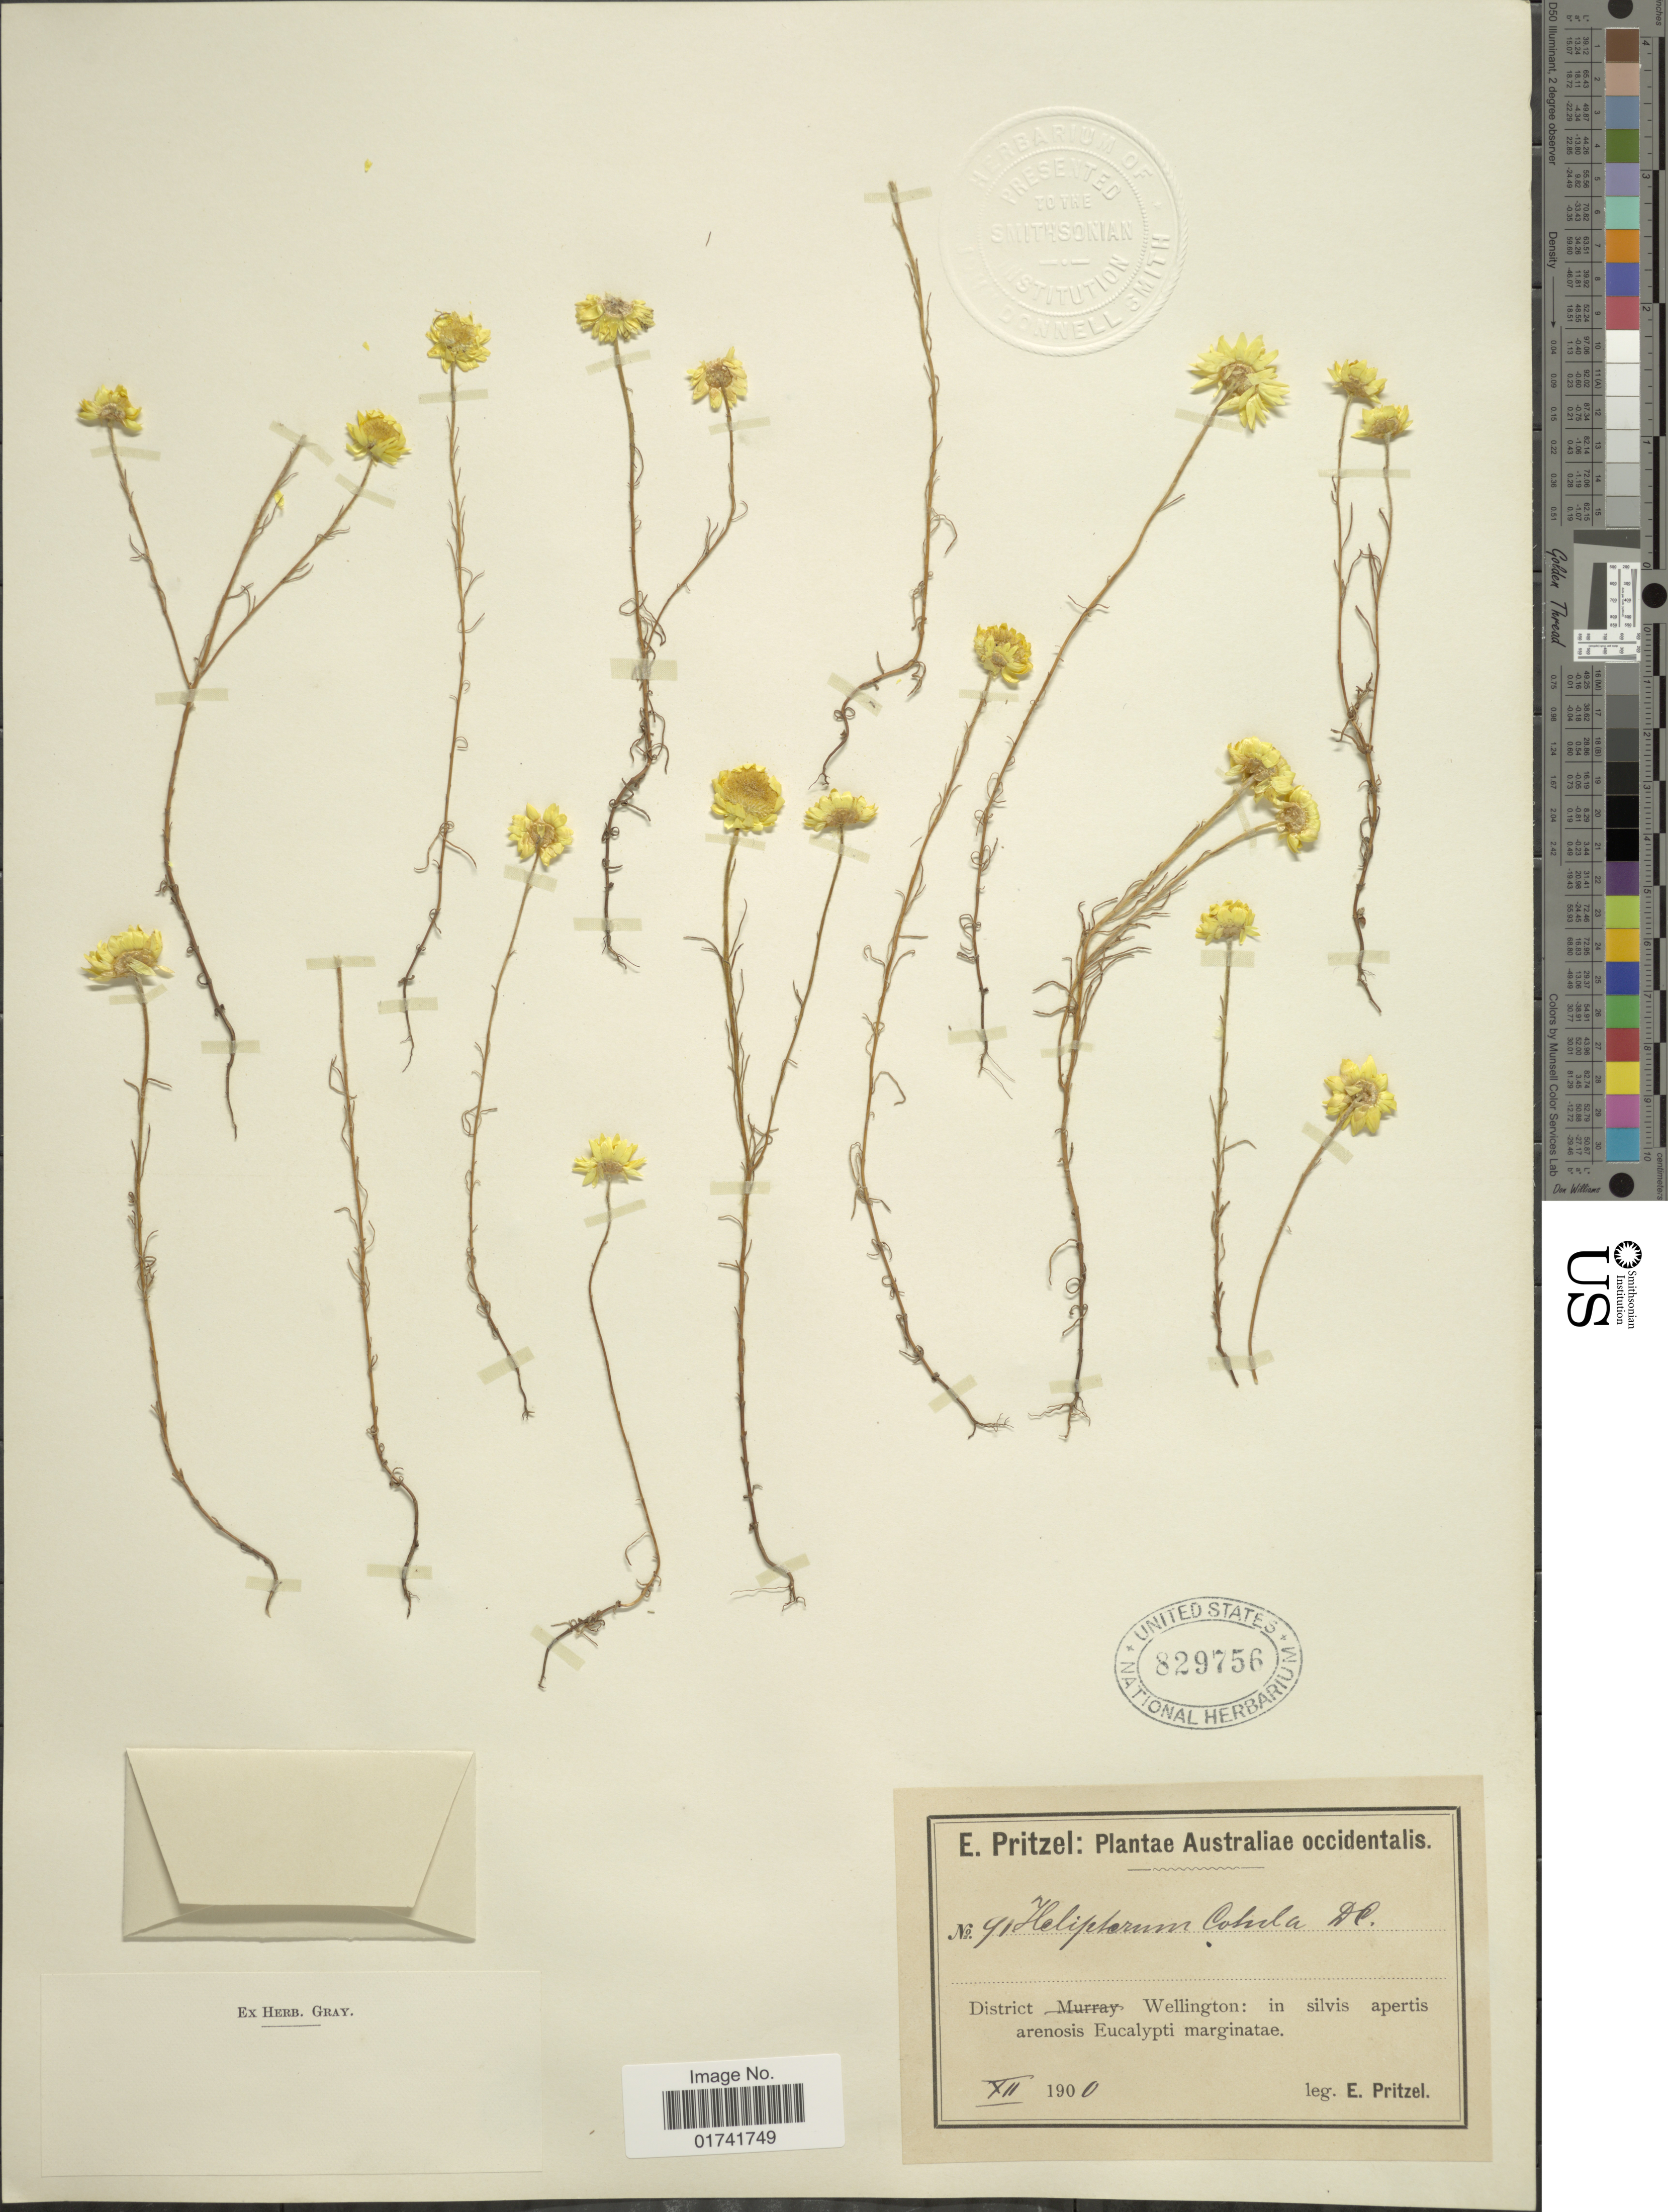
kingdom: Plantae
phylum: Tracheophyta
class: Magnoliopsida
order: Asterales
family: Asteraceae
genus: Hyalosperma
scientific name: Hyalosperma cotula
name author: (Benth.) Paul G. Wilson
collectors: E. G. Pritzel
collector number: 91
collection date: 1900-12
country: Australia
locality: District Wellington: in silvis apertis arenosis Eucalypti marginatae.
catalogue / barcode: US 829756